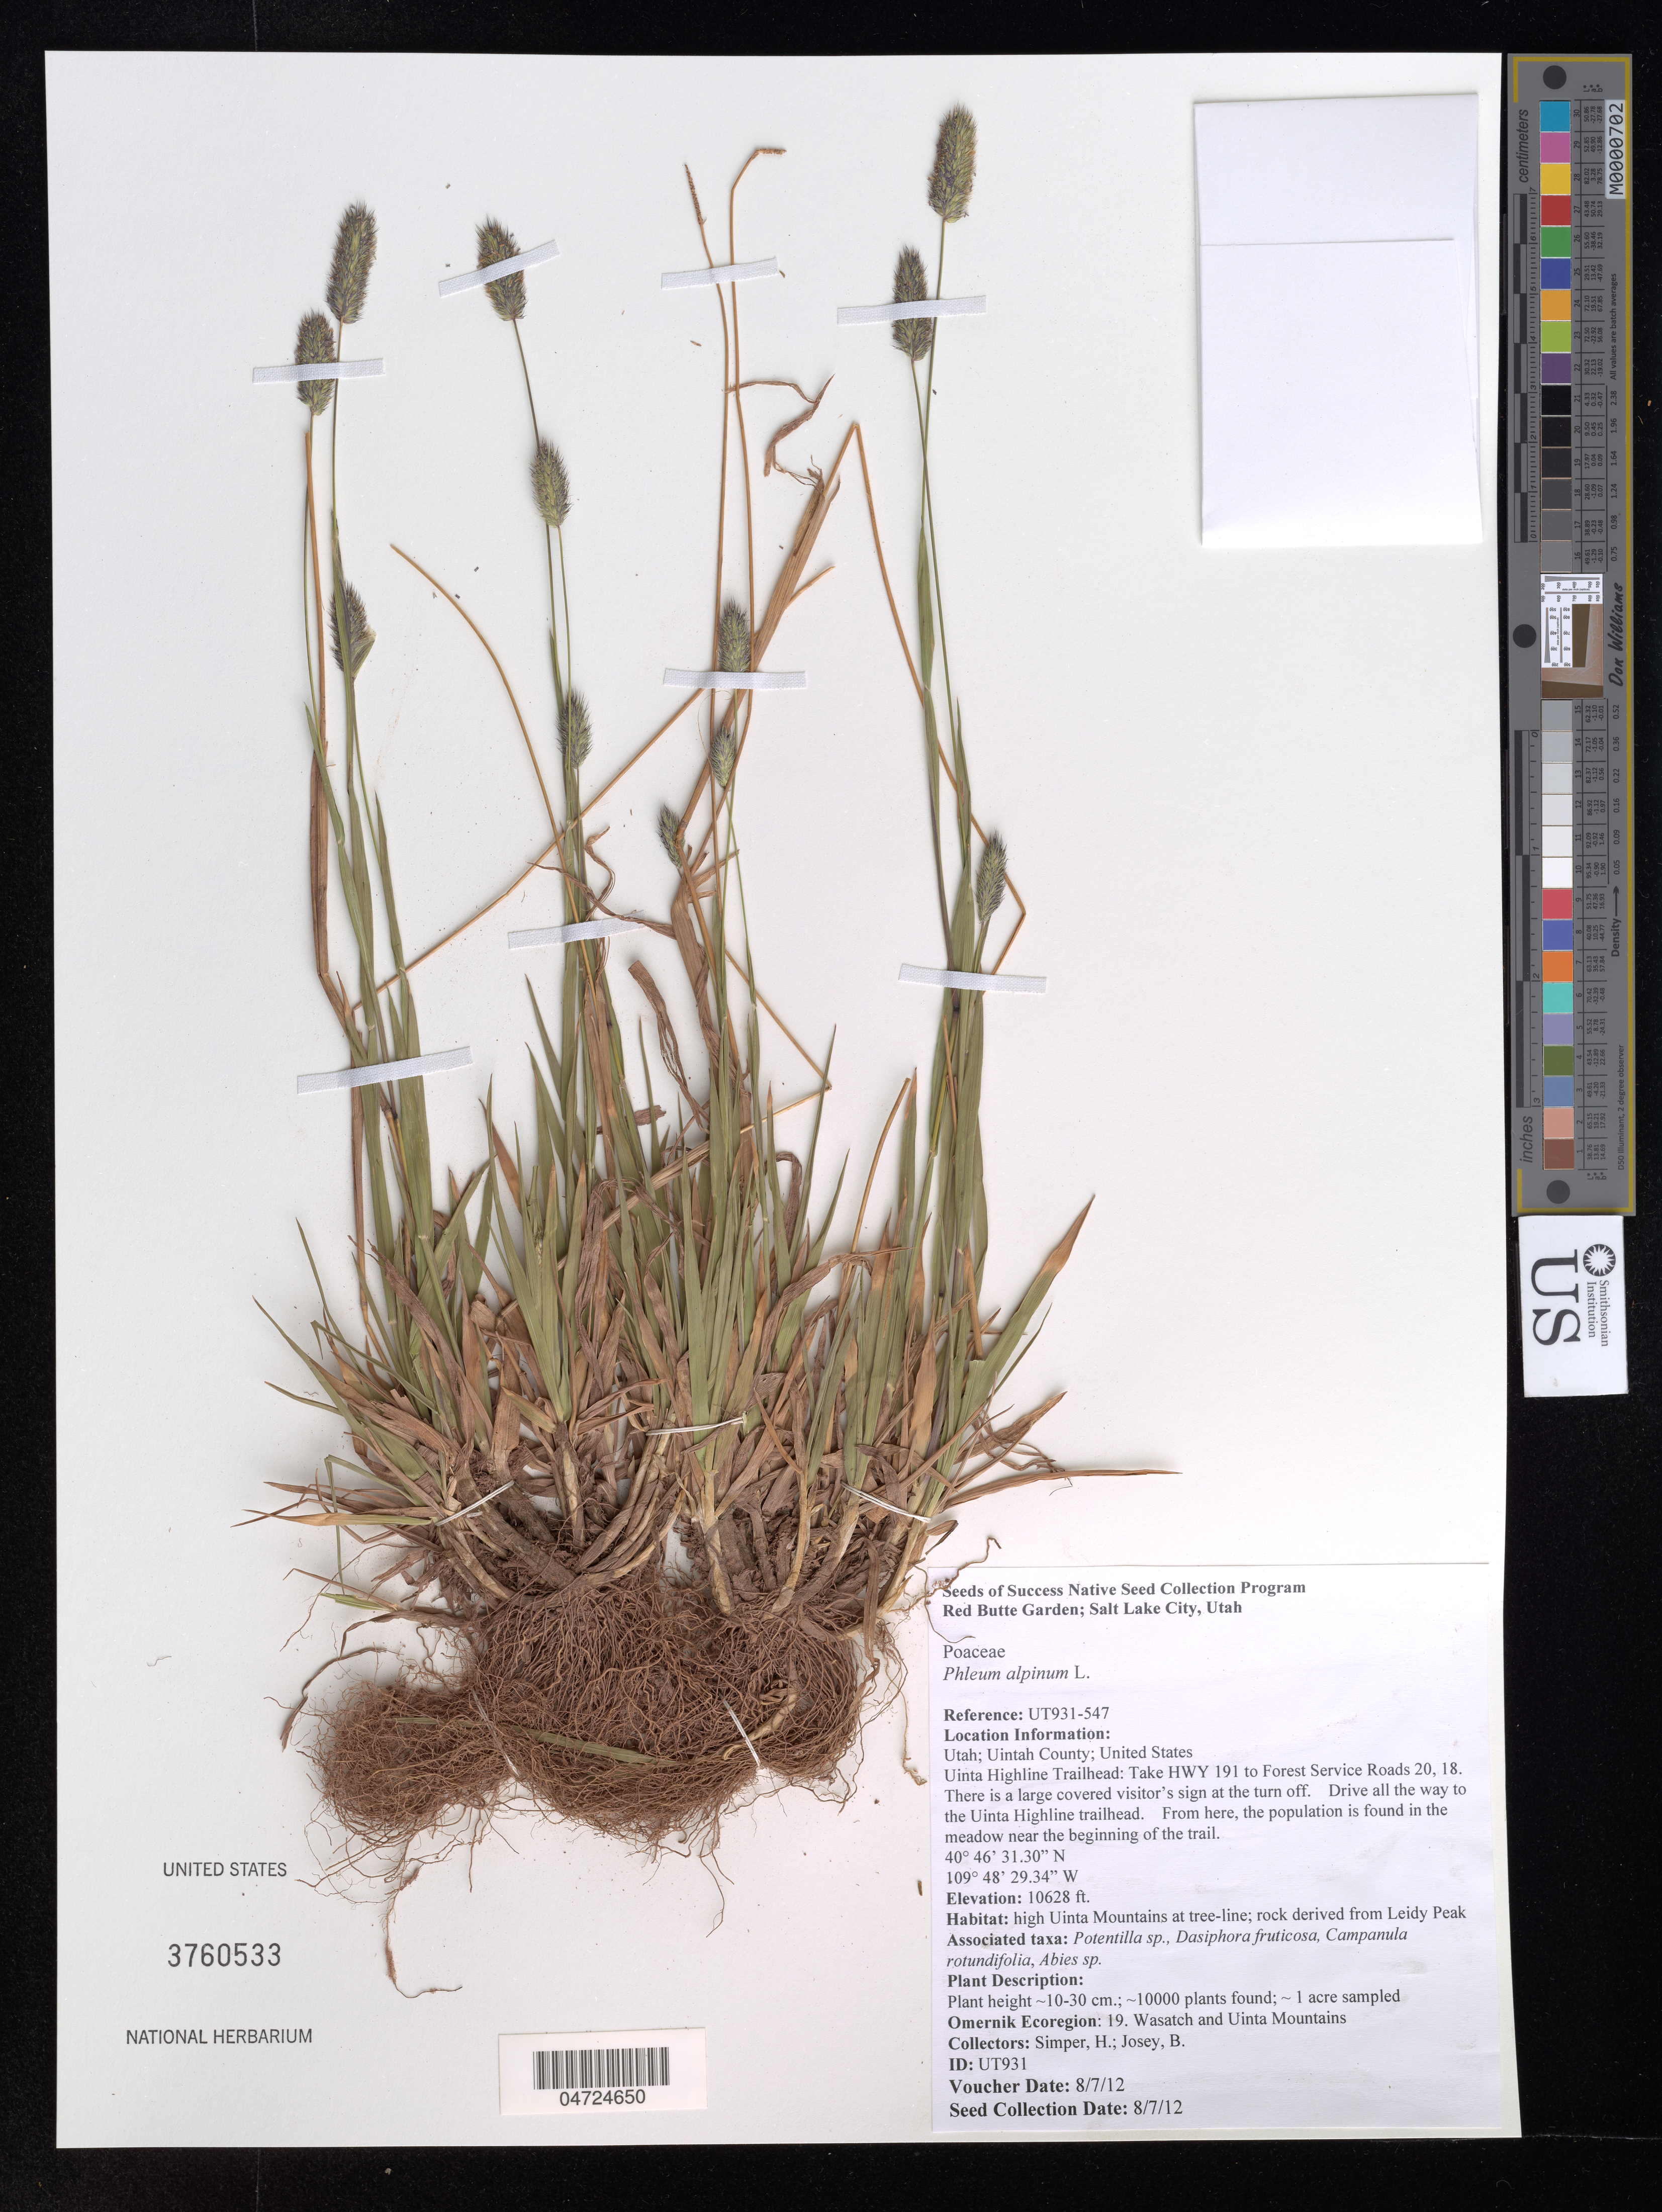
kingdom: Plantae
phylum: Tracheophyta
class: Liliopsida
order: Poales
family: Poaceae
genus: Phleum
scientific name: Phleum alpinum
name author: L.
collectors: H. Simper & B. Josey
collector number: UT931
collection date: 2012-08-07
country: United States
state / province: Utah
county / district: Uintah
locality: Uintah County. Uinta Highline Trailhead: Take HWY 191 to Forest Service Roads 20, 18. There is a large covered visitor's sign at the turn off. Drive all the way to the Uinta Highline trailhead. From here, the population is found in the meadow near the beginning of the trail. High Uinta Mountains at tree-line; rock derived from Leidy Peak. Omernik Ecoregion: 19. Wasatch and Uinta Mountains.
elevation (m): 3239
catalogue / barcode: US 3760533